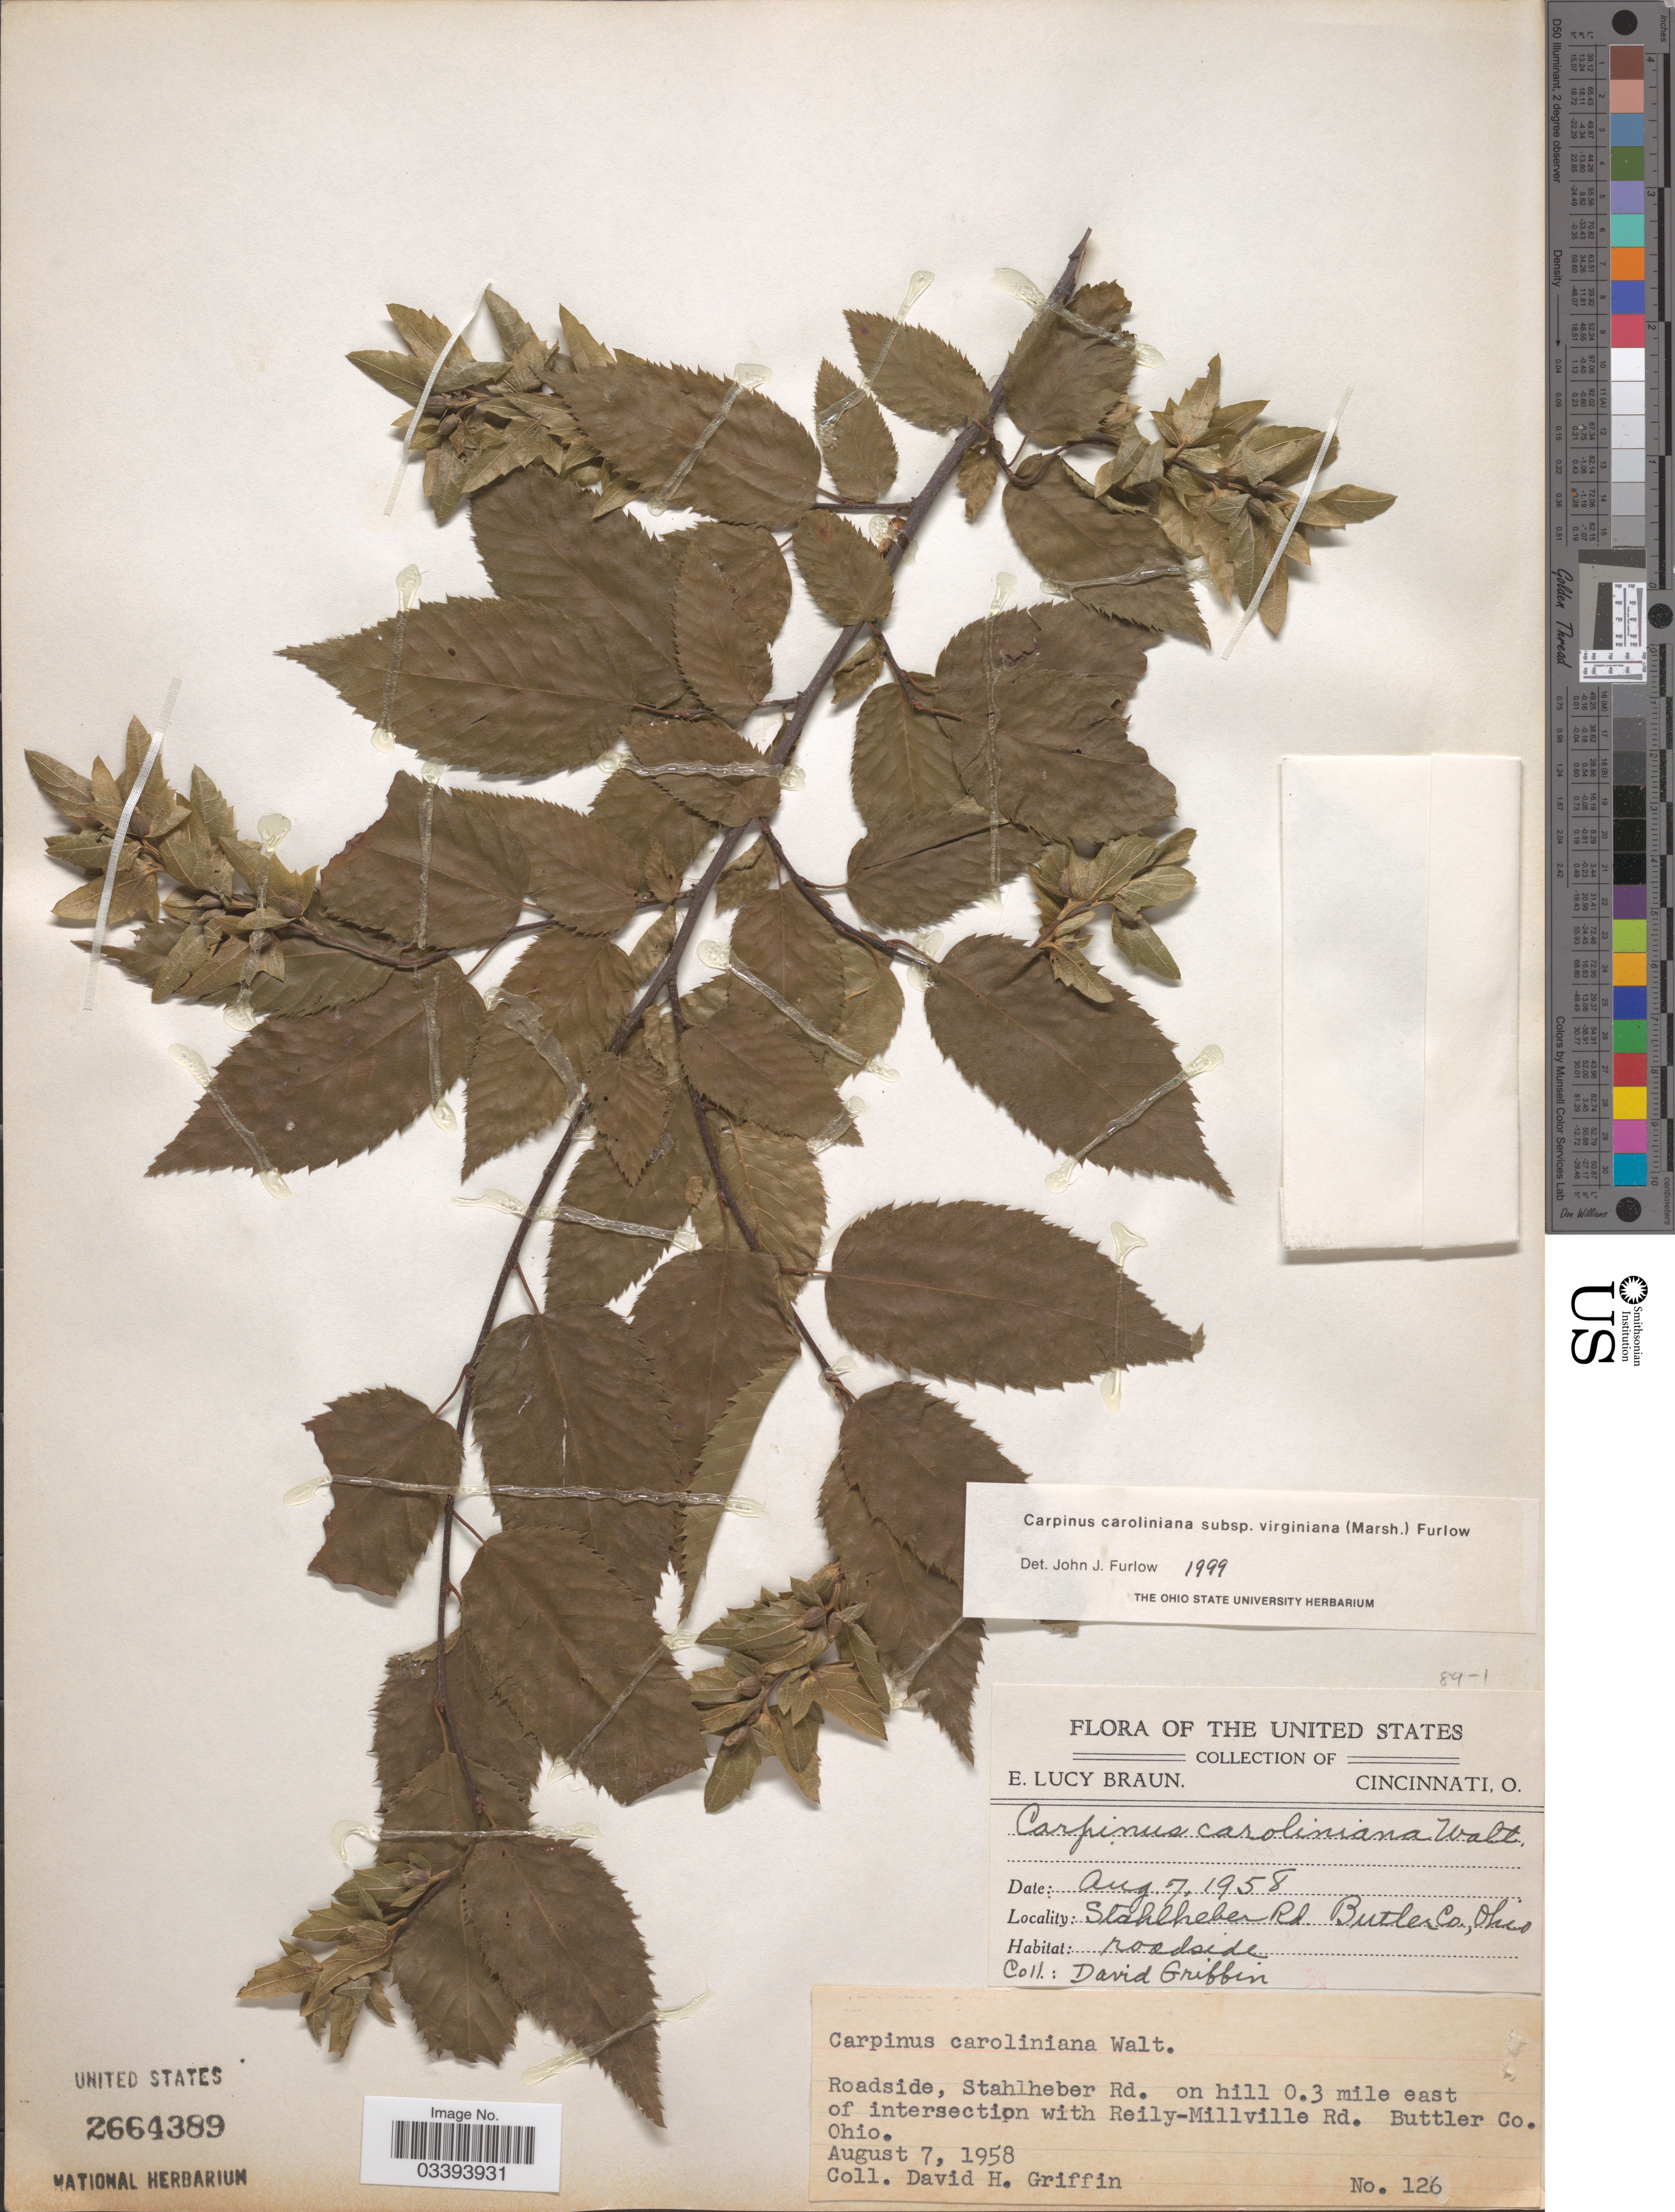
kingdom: Plantae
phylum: Tracheophyta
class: Magnoliopsida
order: Fagales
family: Betulaceae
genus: Carpinus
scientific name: Carpinus caroliniana subsp. virginiana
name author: (Marshall) Furlow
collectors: D. H. Griffin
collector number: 126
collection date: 1958-08-07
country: United States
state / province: Ohio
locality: Roadside, Stahlheber Rd. on hill 0.3 mile east of intersection with Reily-Millville Rd. Buttler Co.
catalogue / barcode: US 2664389